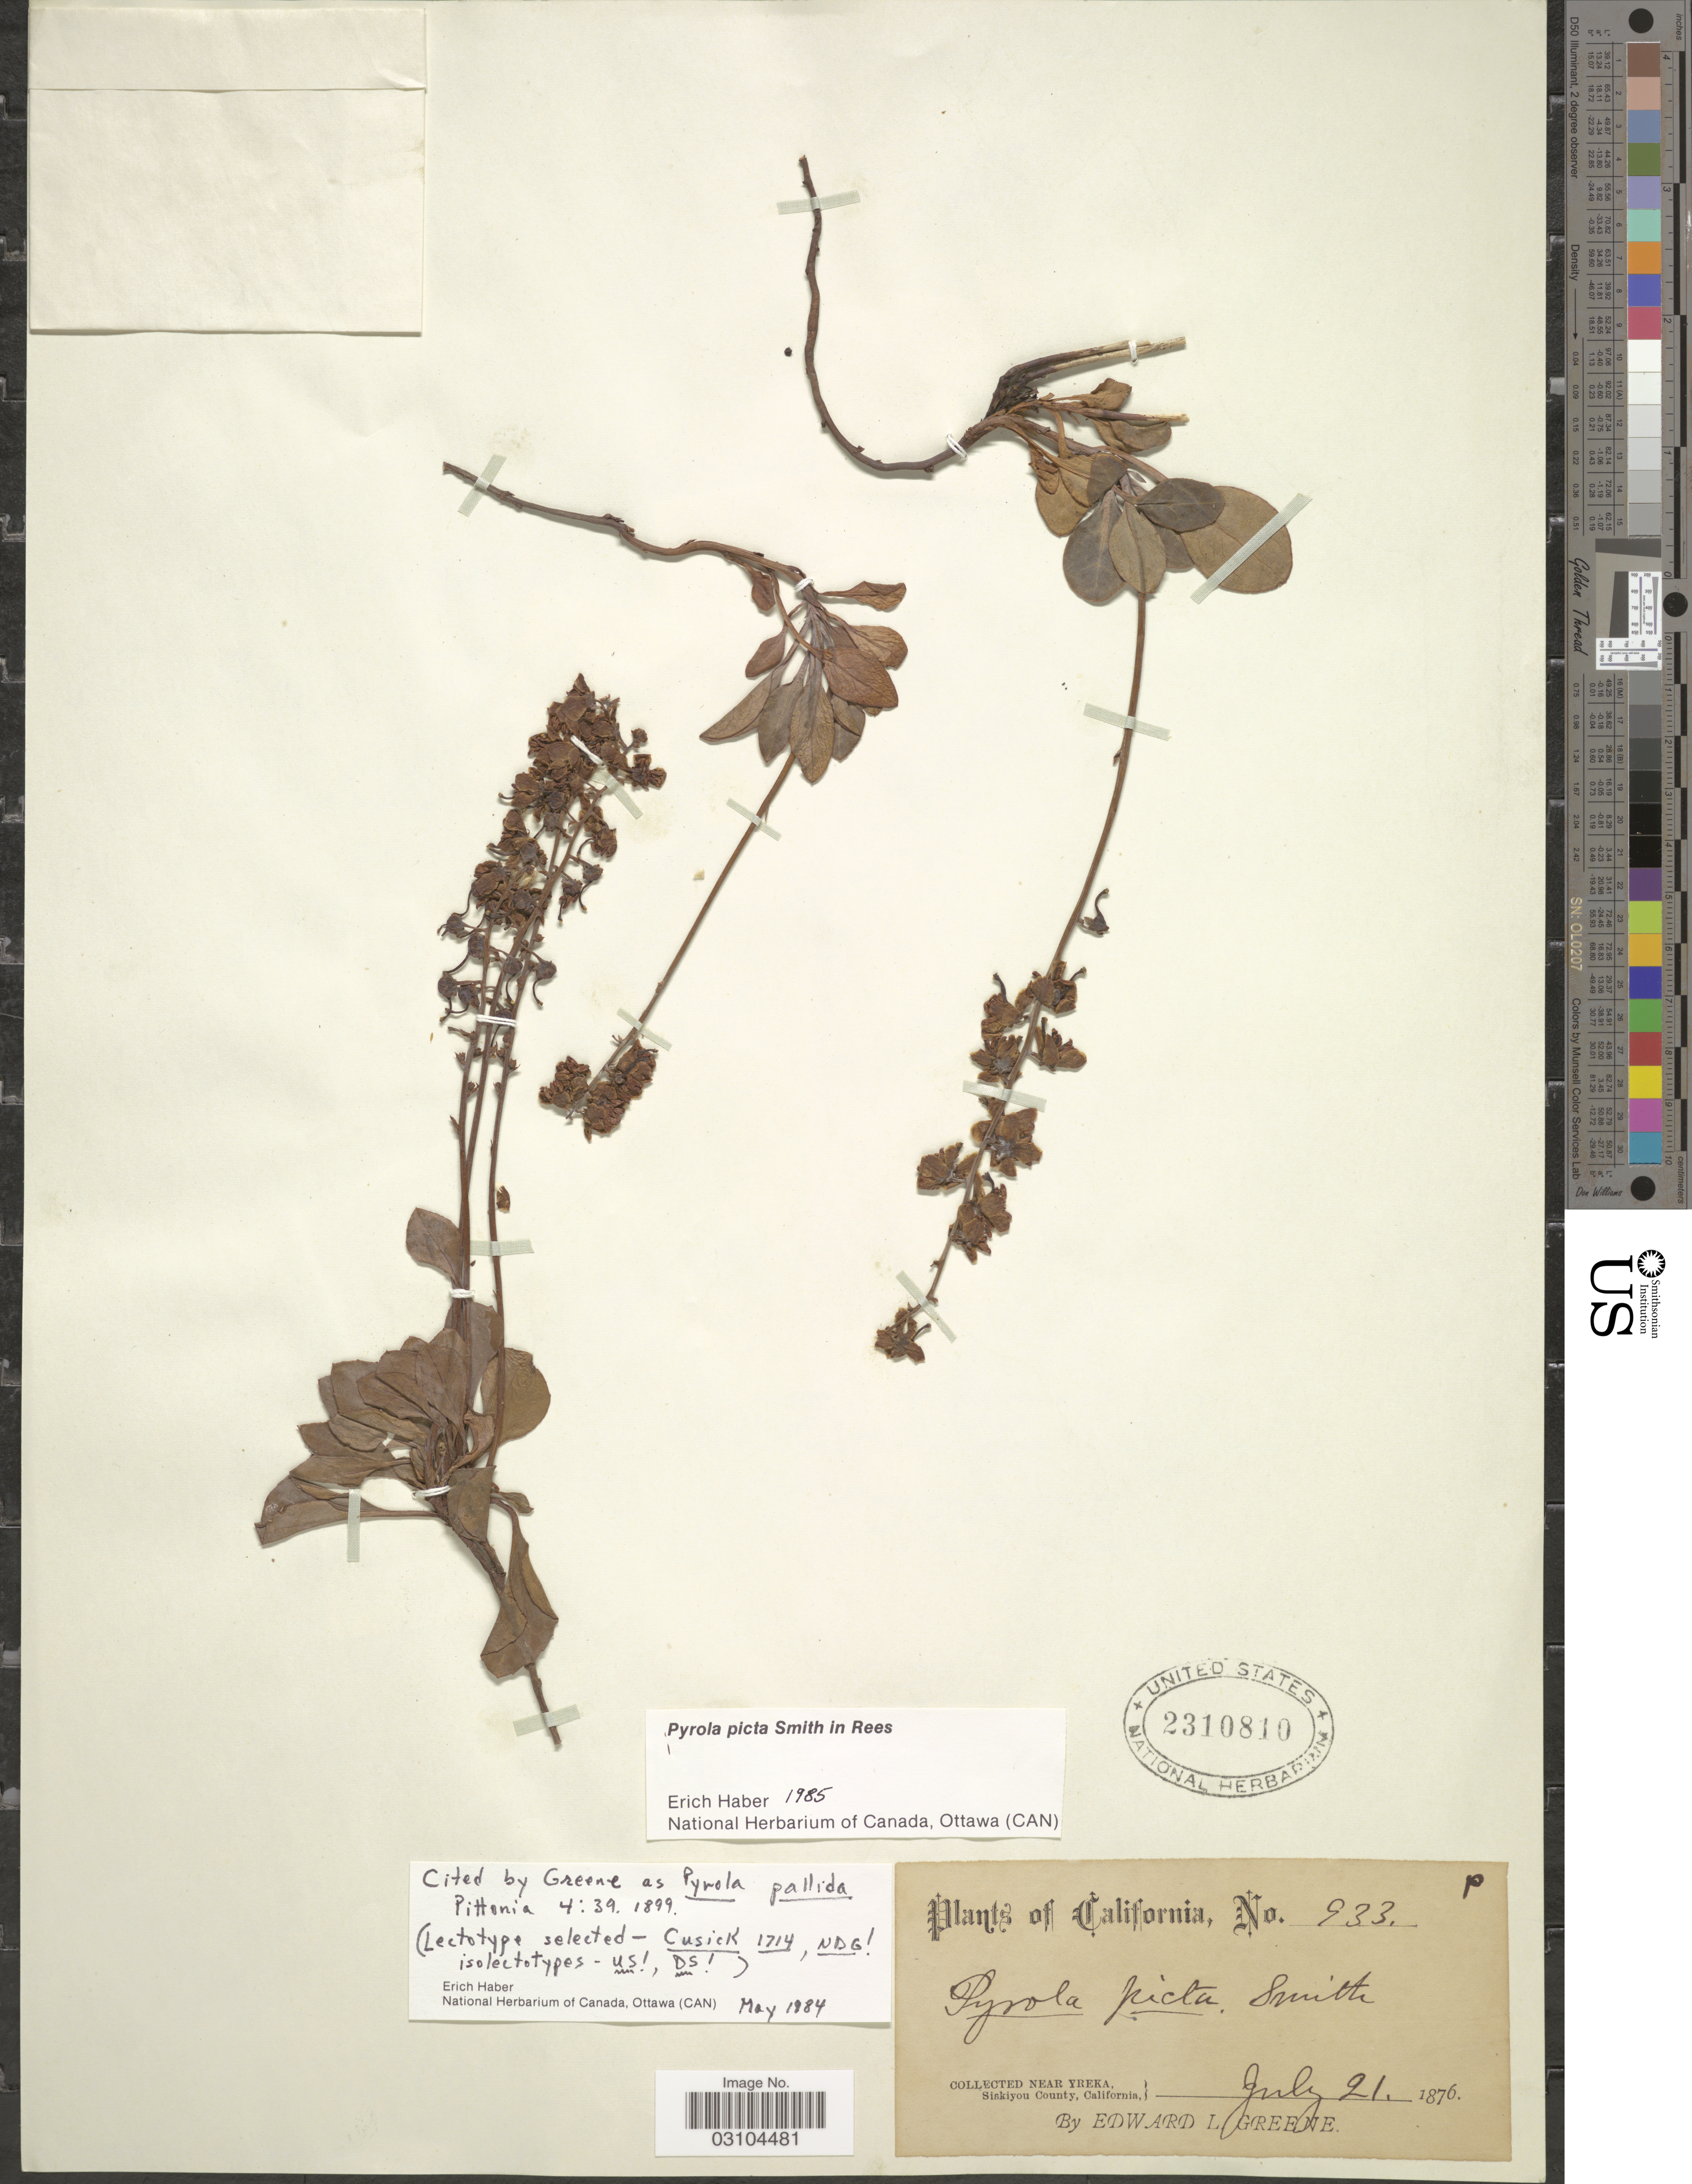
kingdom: Plantae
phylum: Tracheophyta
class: Magnoliopsida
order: Ericales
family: Ericaceae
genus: Pyrola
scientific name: Pyrola picta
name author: Sm. in Rees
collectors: E. L. Greene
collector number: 933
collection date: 1876-07-21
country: United States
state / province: California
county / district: Siskiyou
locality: Near Yreka, Siskiyou County.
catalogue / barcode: US 2310810